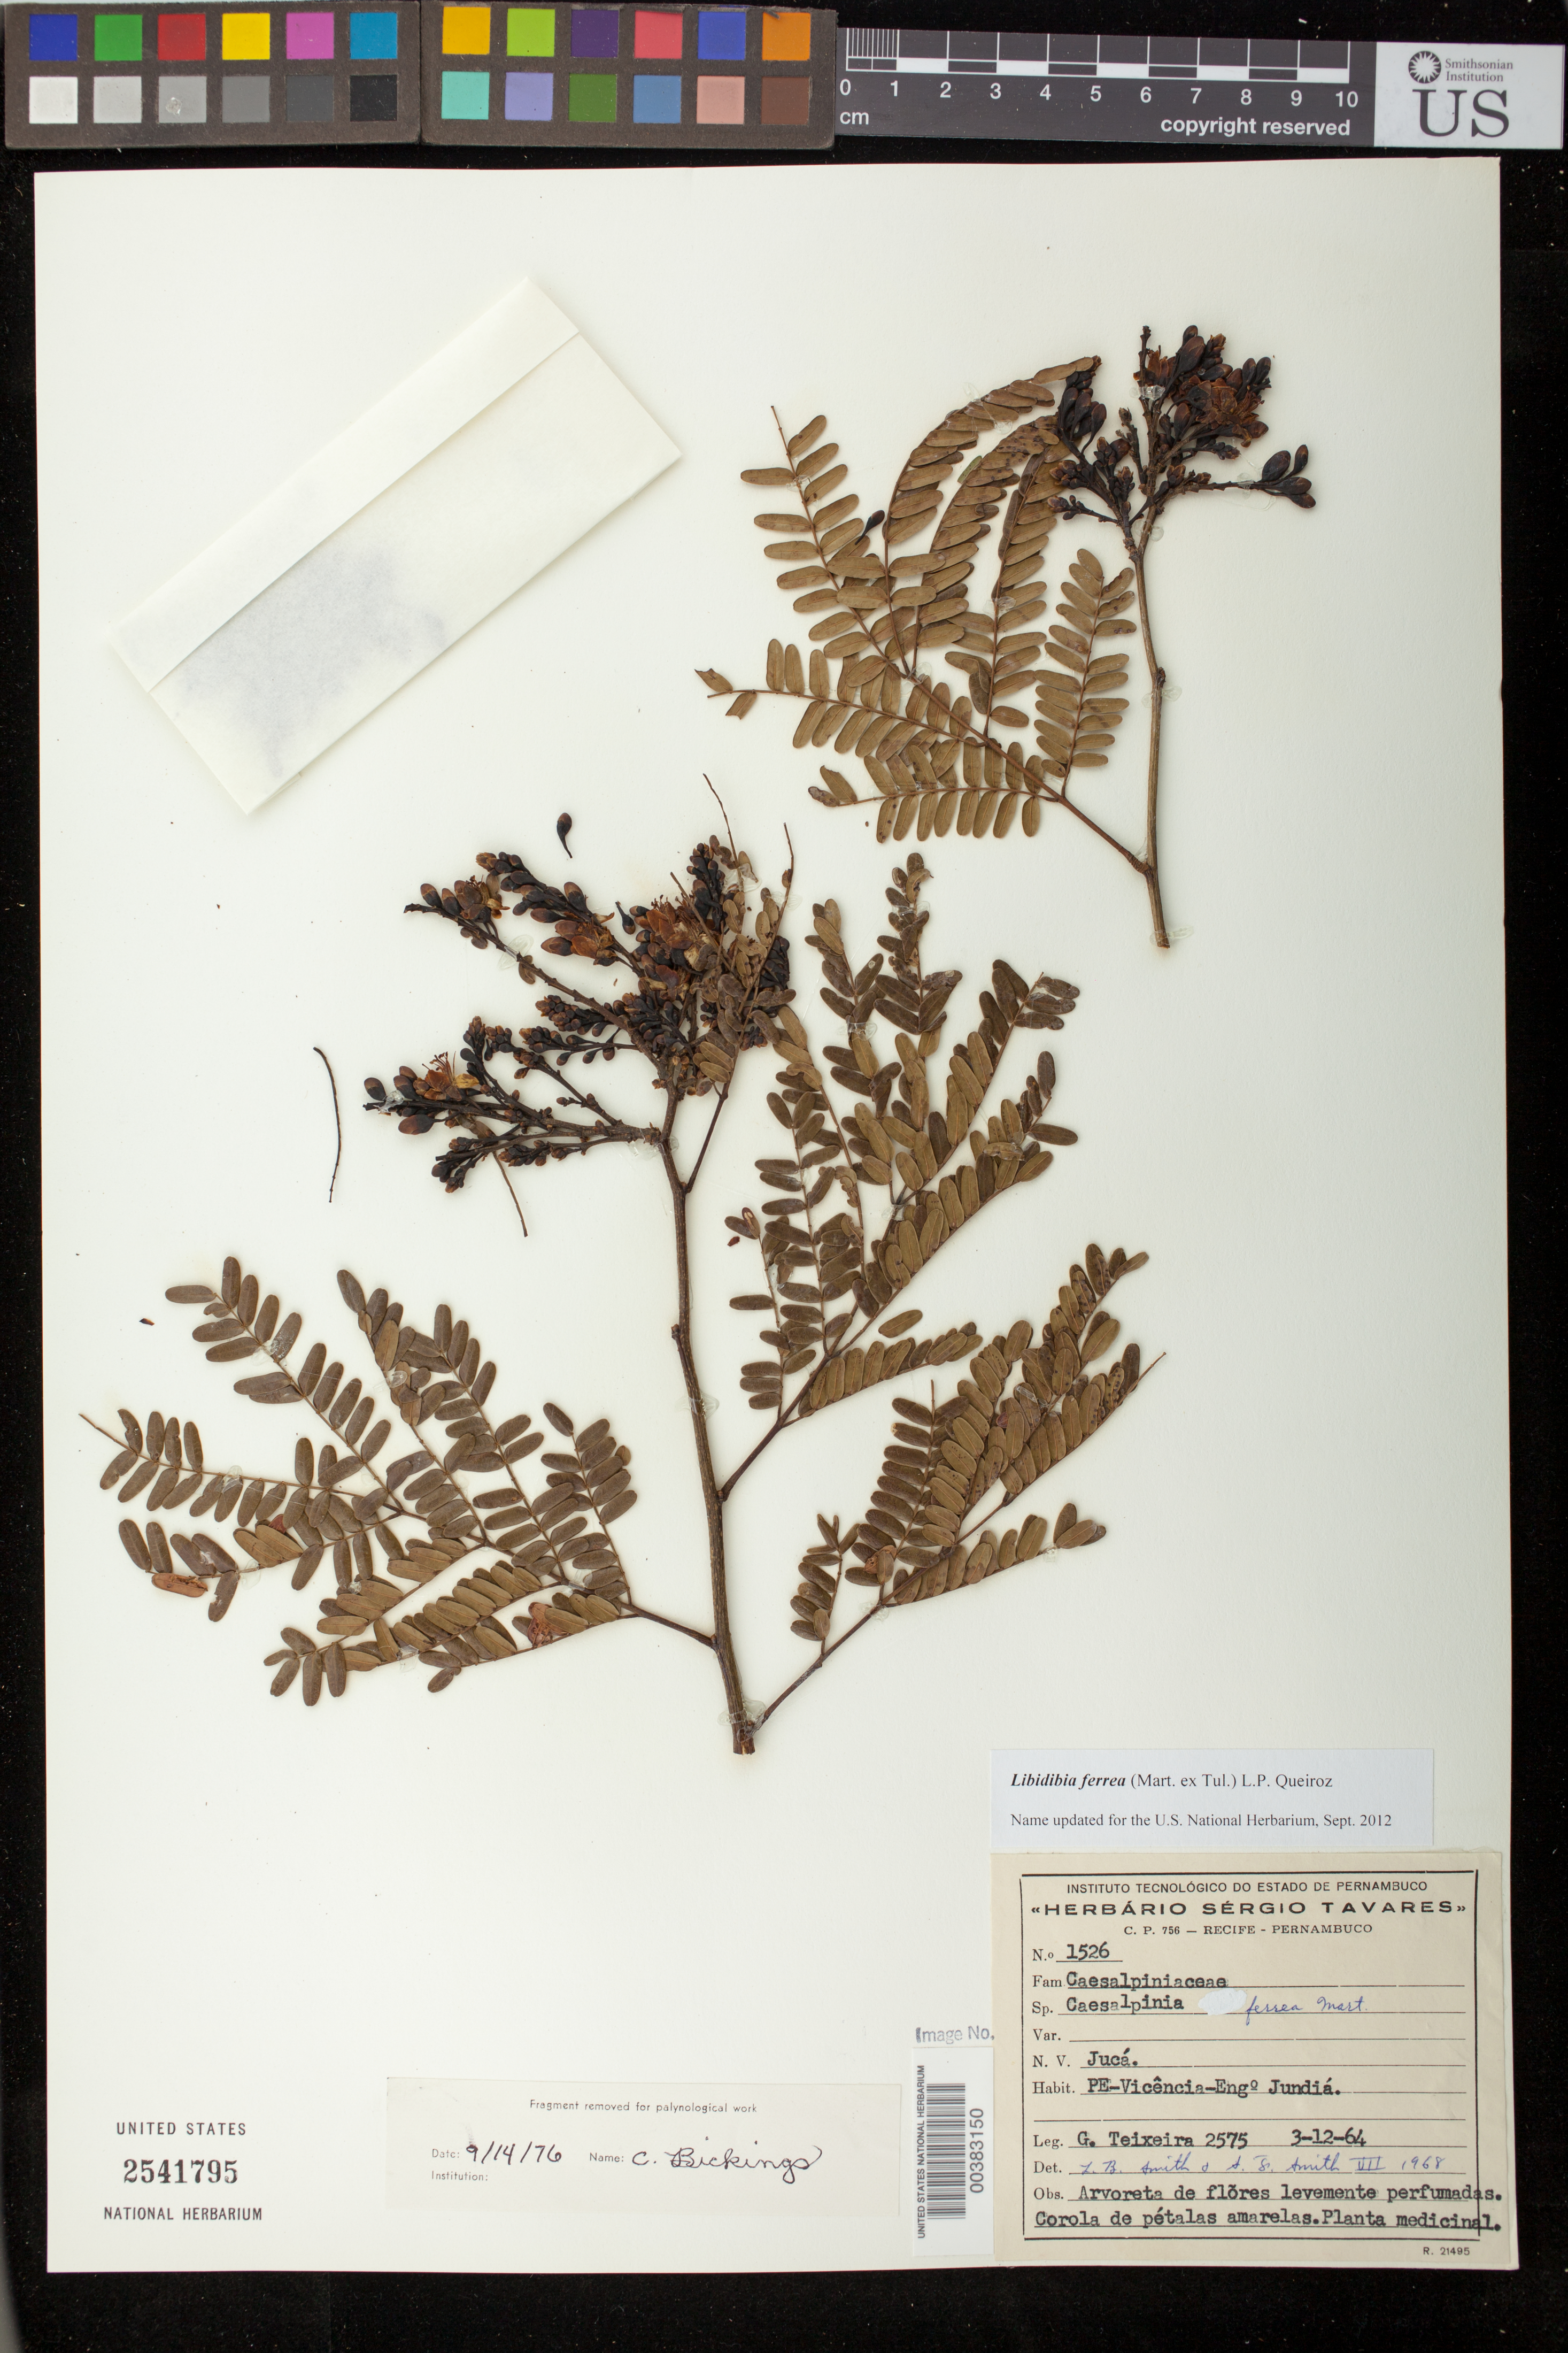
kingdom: Plantae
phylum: Tracheophyta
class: Magnoliopsida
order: Fabales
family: Fabaceae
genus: Libidibia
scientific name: Libidibia ferrea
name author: (Mart. ex Tul.) L.P. Queiroz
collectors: G. Teixeira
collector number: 2575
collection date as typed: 12 Mar 1964 or 03 Dec 1964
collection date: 1964-03-12 or 1964-12-03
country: Brazil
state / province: Pernambuco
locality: PE-Vicencia-Eng. Jundia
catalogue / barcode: US 2541795